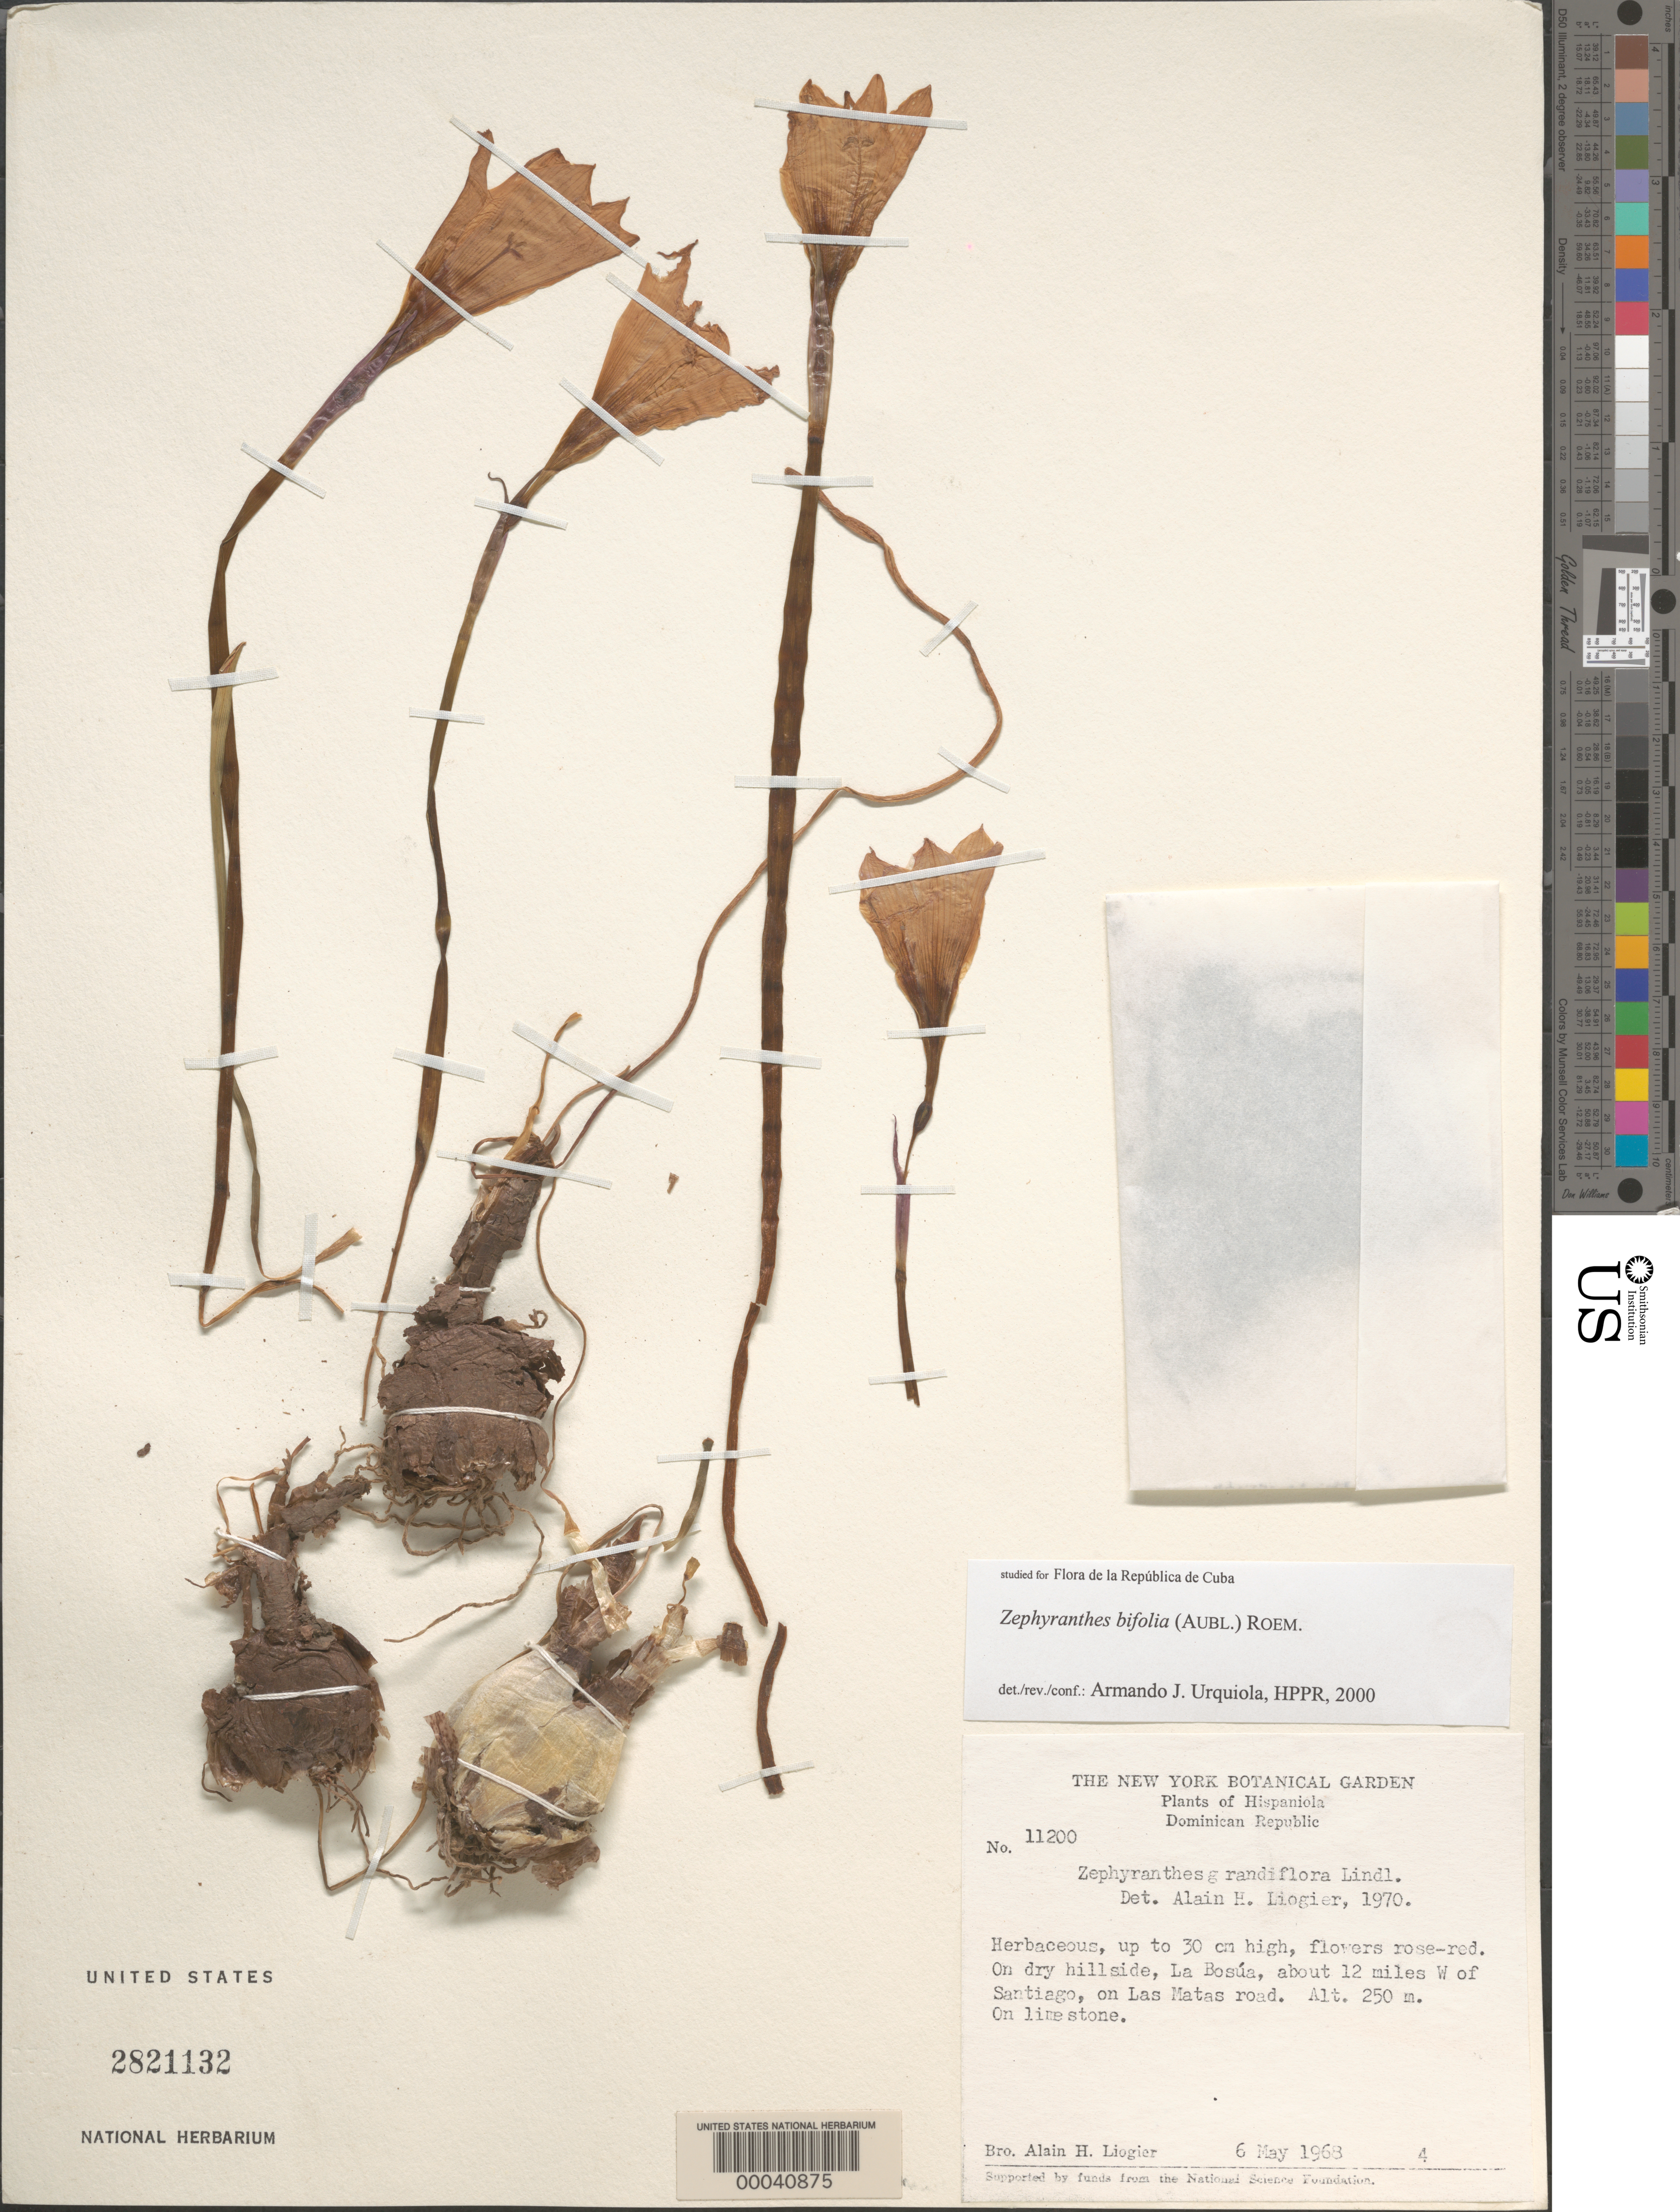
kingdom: Plantae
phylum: Tracheophyta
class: Liliopsida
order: Asparagales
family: Amaryllidaceae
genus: Zephyranthes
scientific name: Zephyranthes bifolia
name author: (Aubl.) M. Roem.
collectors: A. H. Liogier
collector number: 11200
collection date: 1968-05-06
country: Dominican Republic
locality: Hispaniola. On dry hillside, La Bosúa, about 12 miles W of Santiago, on Las Matas road.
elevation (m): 250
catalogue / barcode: US 2821132